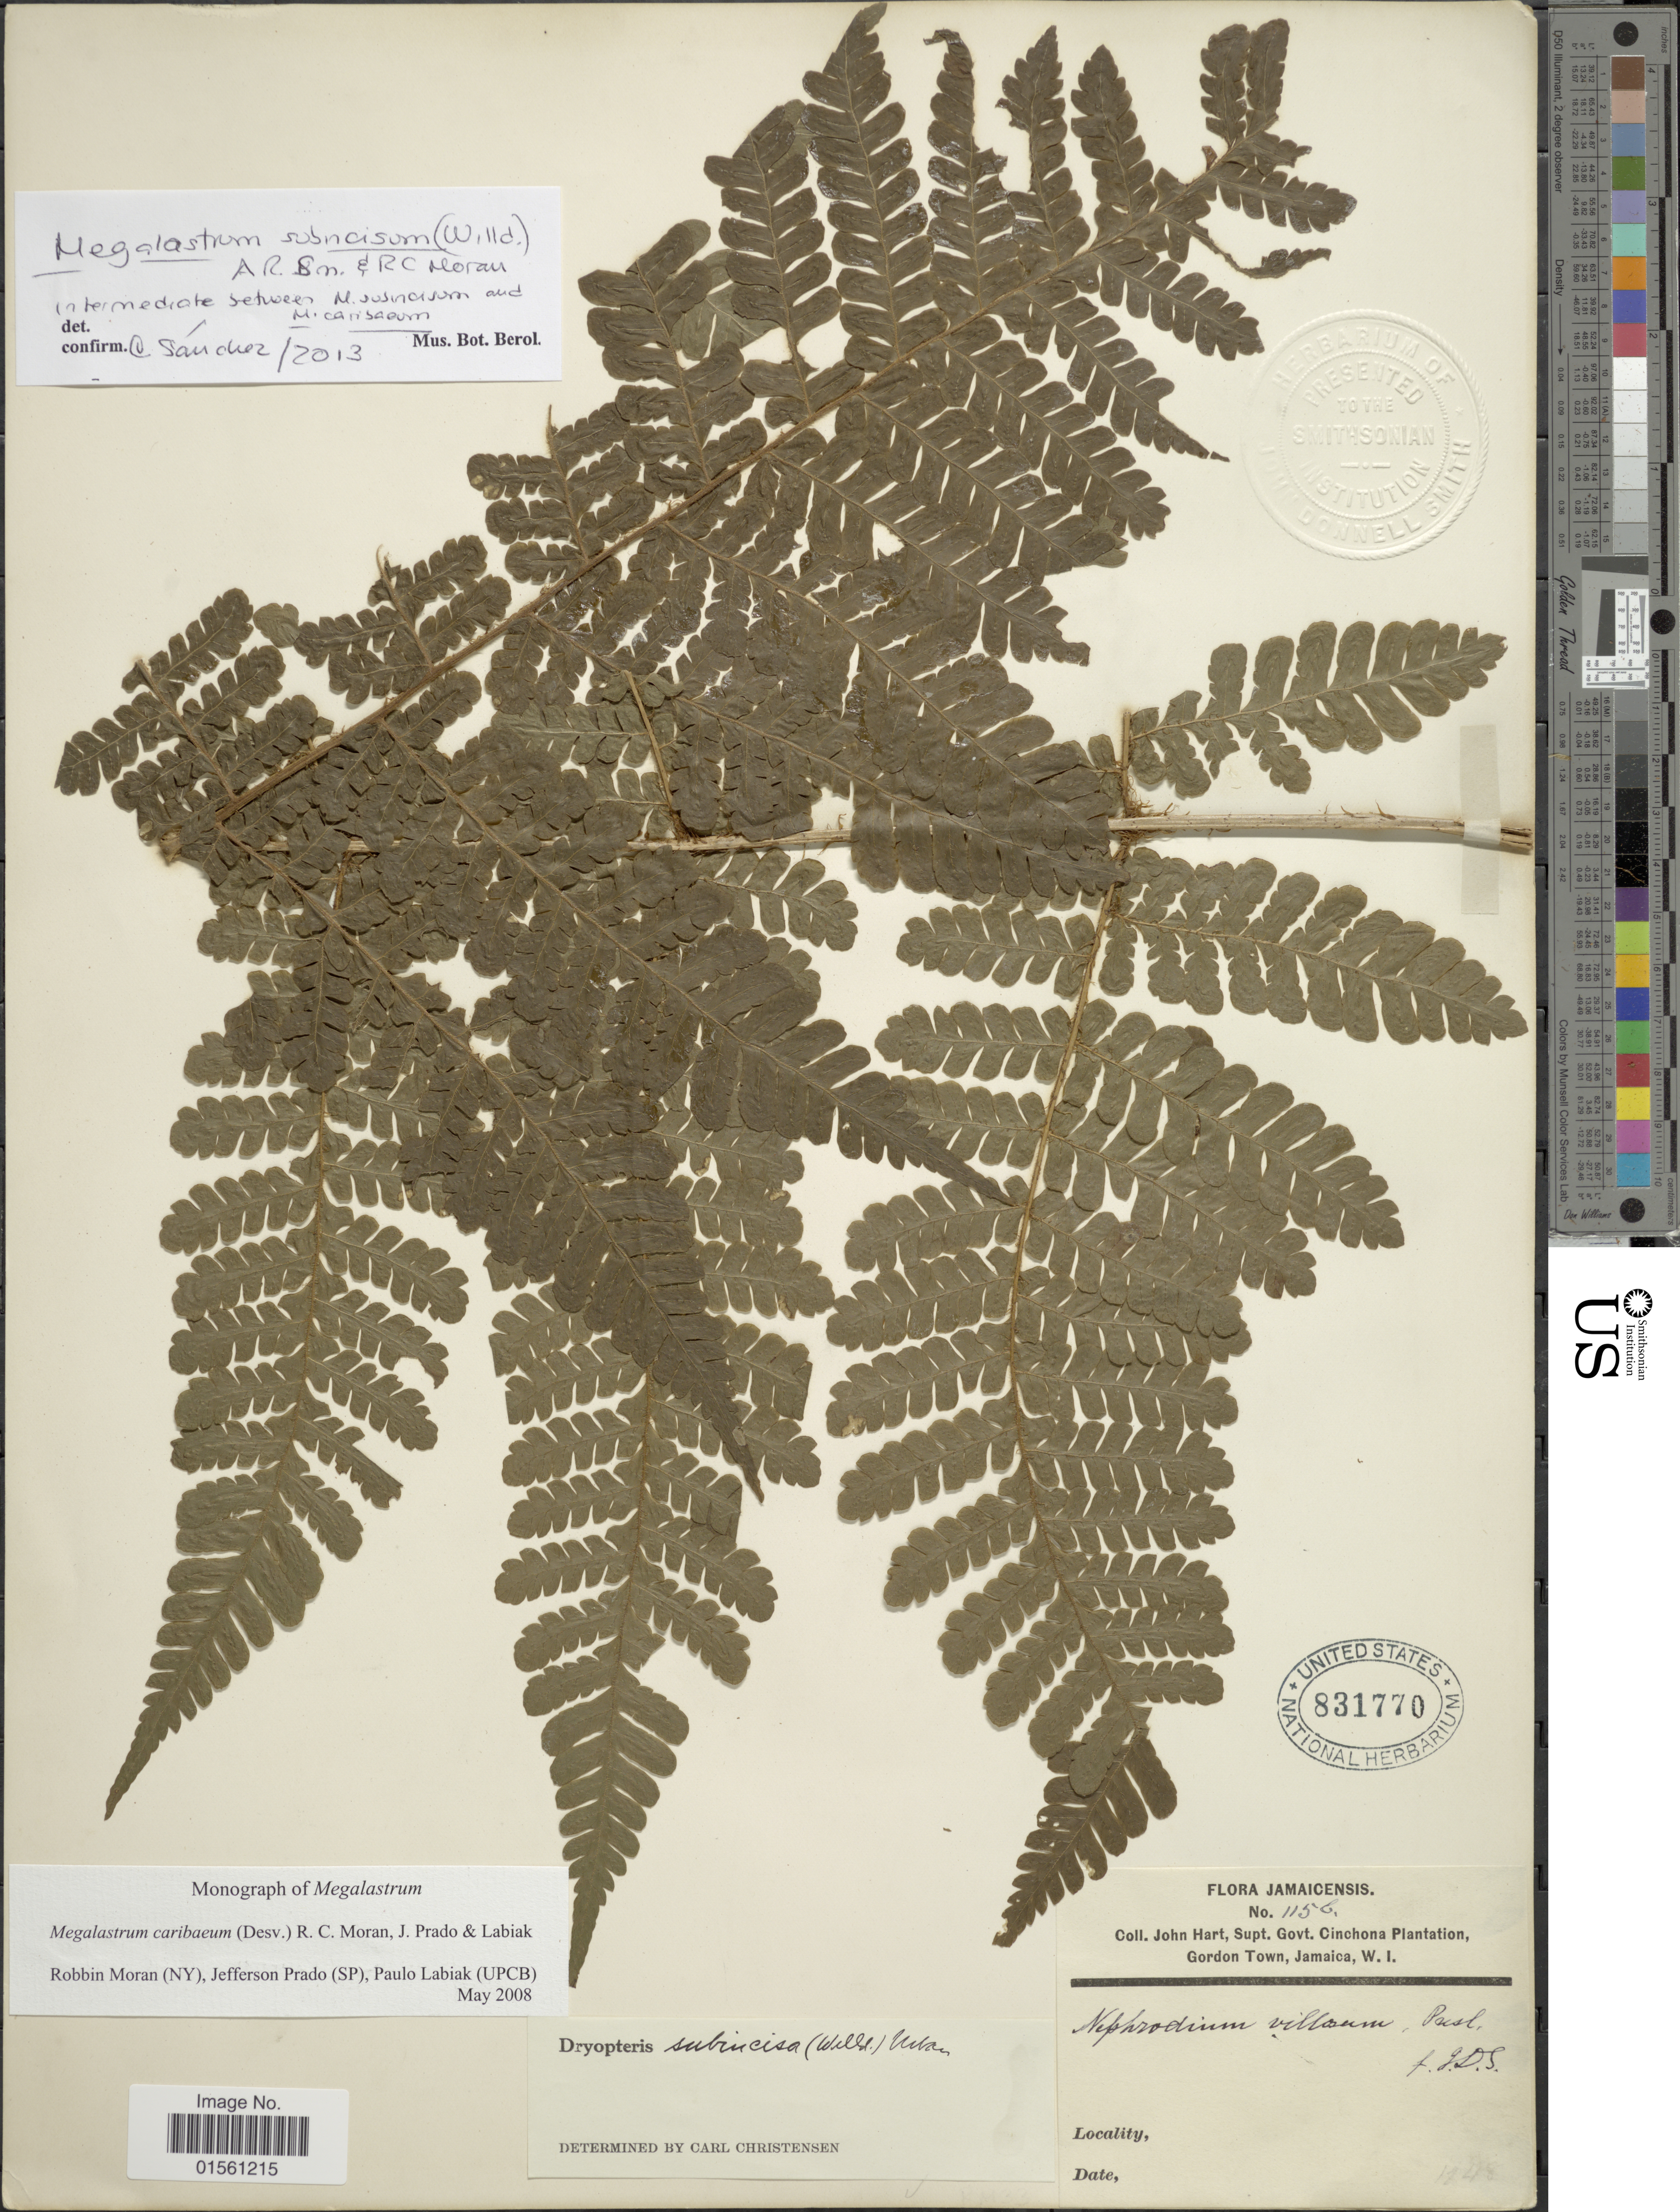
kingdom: Plantae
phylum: Tracheophyta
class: Polypodiopsida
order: Polypodiales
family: Dryopteridaceae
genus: Megalastrum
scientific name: Megalastrum subincisum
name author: (Willd.) A.R. Sm. & R.C. Moran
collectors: J. H. Hart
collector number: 115b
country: Jamaica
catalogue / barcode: US 831770